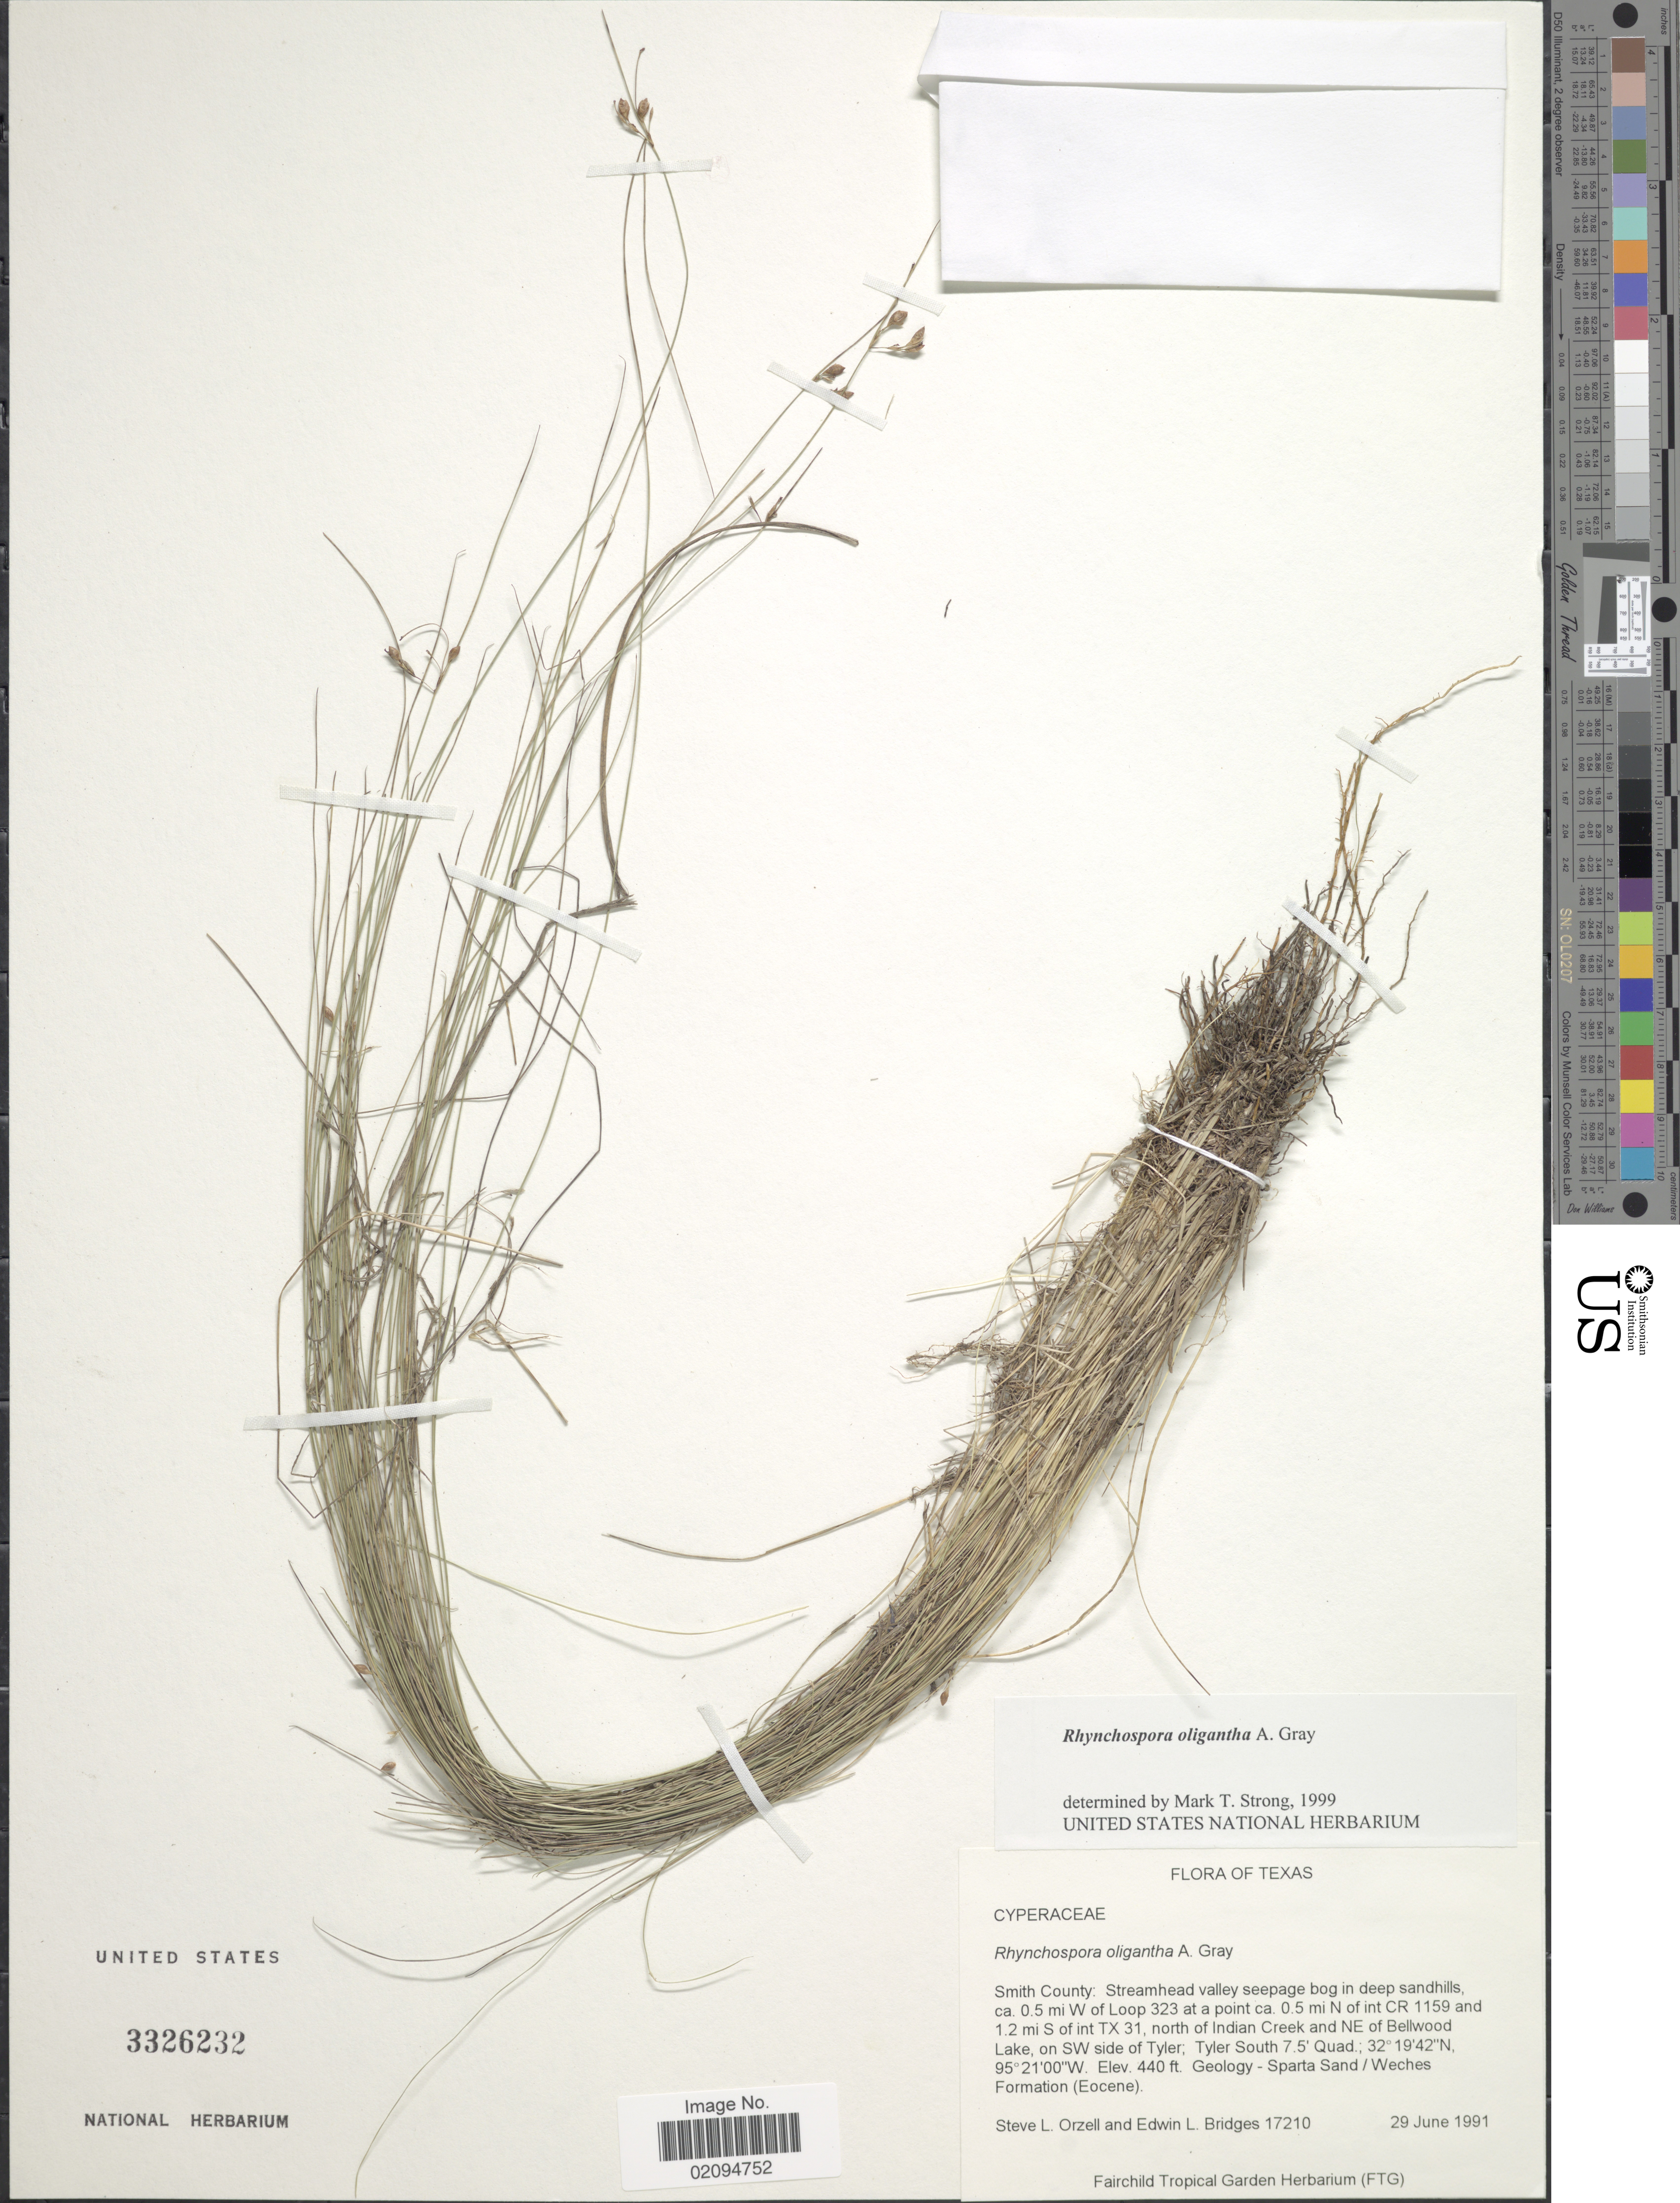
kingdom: Plantae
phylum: Tracheophyta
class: Liliopsida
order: Poales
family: Cyperaceae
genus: Rhynchospora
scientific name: Rhynchospora oligantha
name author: A. Gray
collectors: S. Orzell & E. Bridges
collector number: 17210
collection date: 1991-06-29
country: United States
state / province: Texas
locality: Smith County: Streamhead valley seepage bog in deep sandhills, ca. 0.5 mi W of Loop 323 at a point ca. 0.5 mi. N of int CR 1159 and 1.2 mi S of int TX 31, north Indian Creek and NE of Bellwood Lake, on SW side of Tyler. Tyler South 7.5'Quad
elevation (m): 134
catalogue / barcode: US 3326232